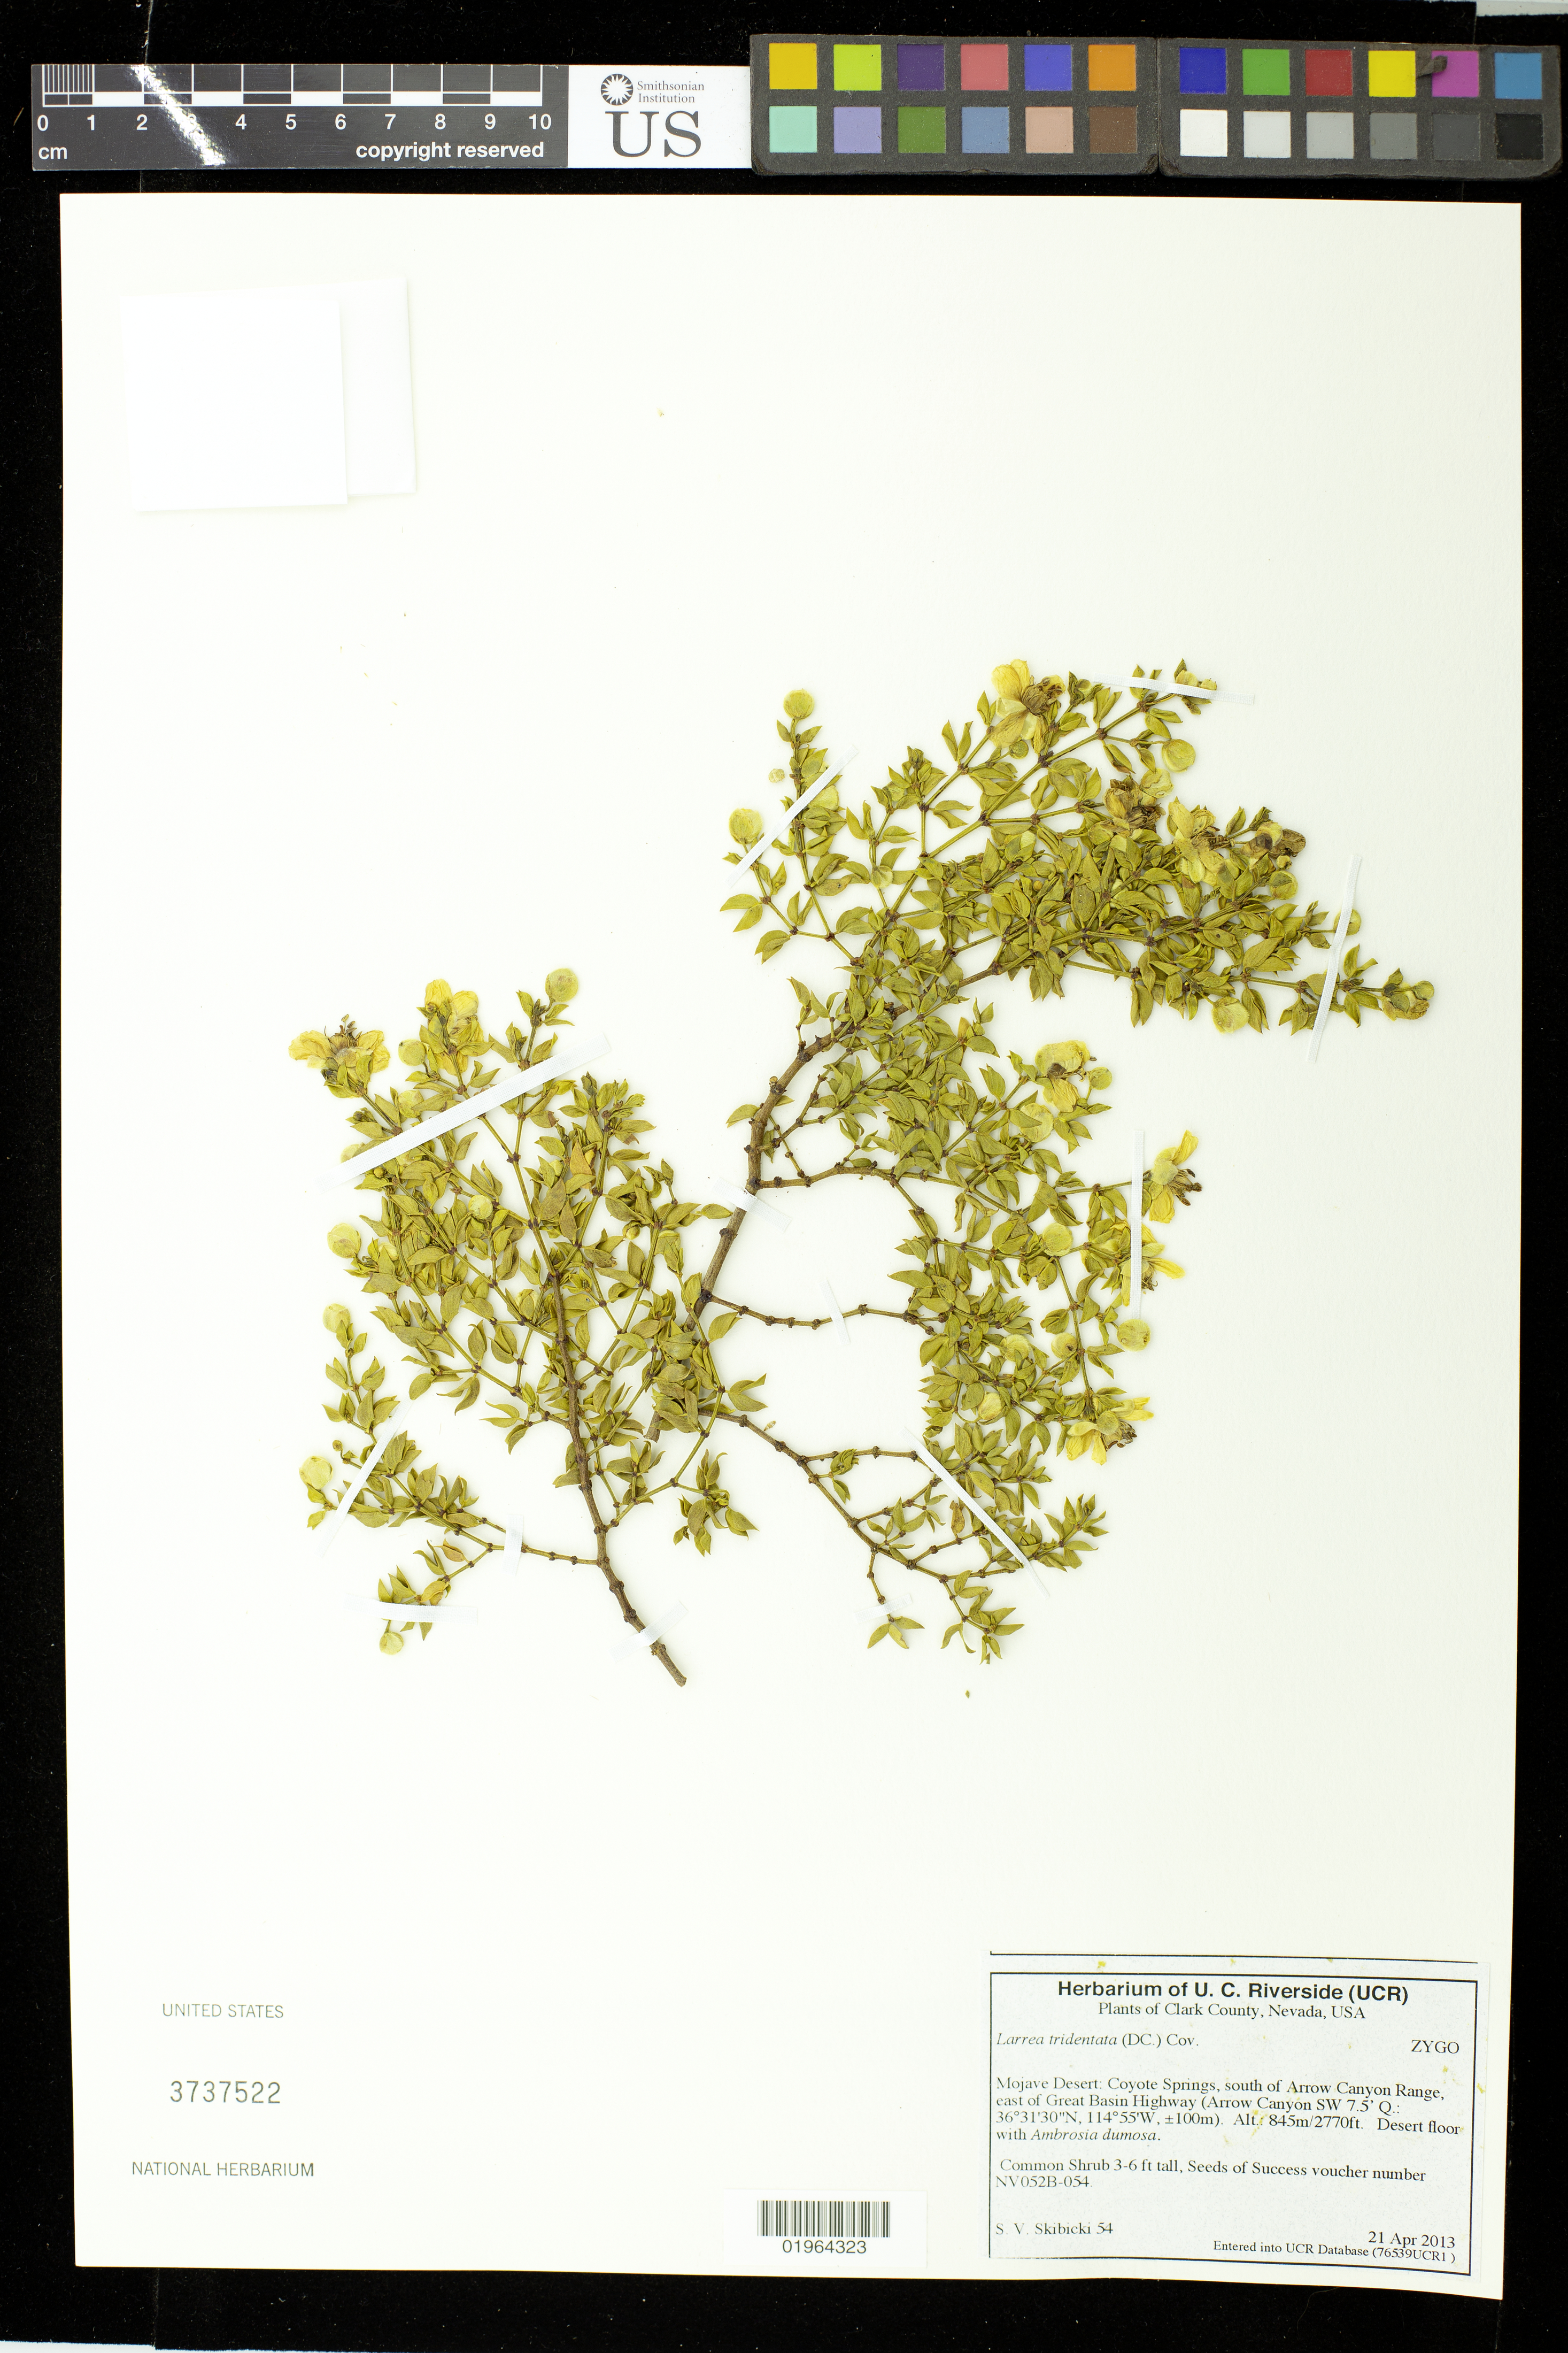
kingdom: Plantae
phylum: Tracheophyta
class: Magnoliopsida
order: Zygophyllales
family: Zygophyllaceae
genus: Larrea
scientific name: Larrea tridentata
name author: (Sessé & Moc. ex DC.) Coville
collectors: S. Skibicki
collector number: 54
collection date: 2013-04-21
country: United States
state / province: Nevada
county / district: Clark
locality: Mojave Desert, Coyote Springs, south of Arrow Canyon Range, east of Great Basin Hwy (Arrow Canyon)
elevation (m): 845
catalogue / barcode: US 3737522